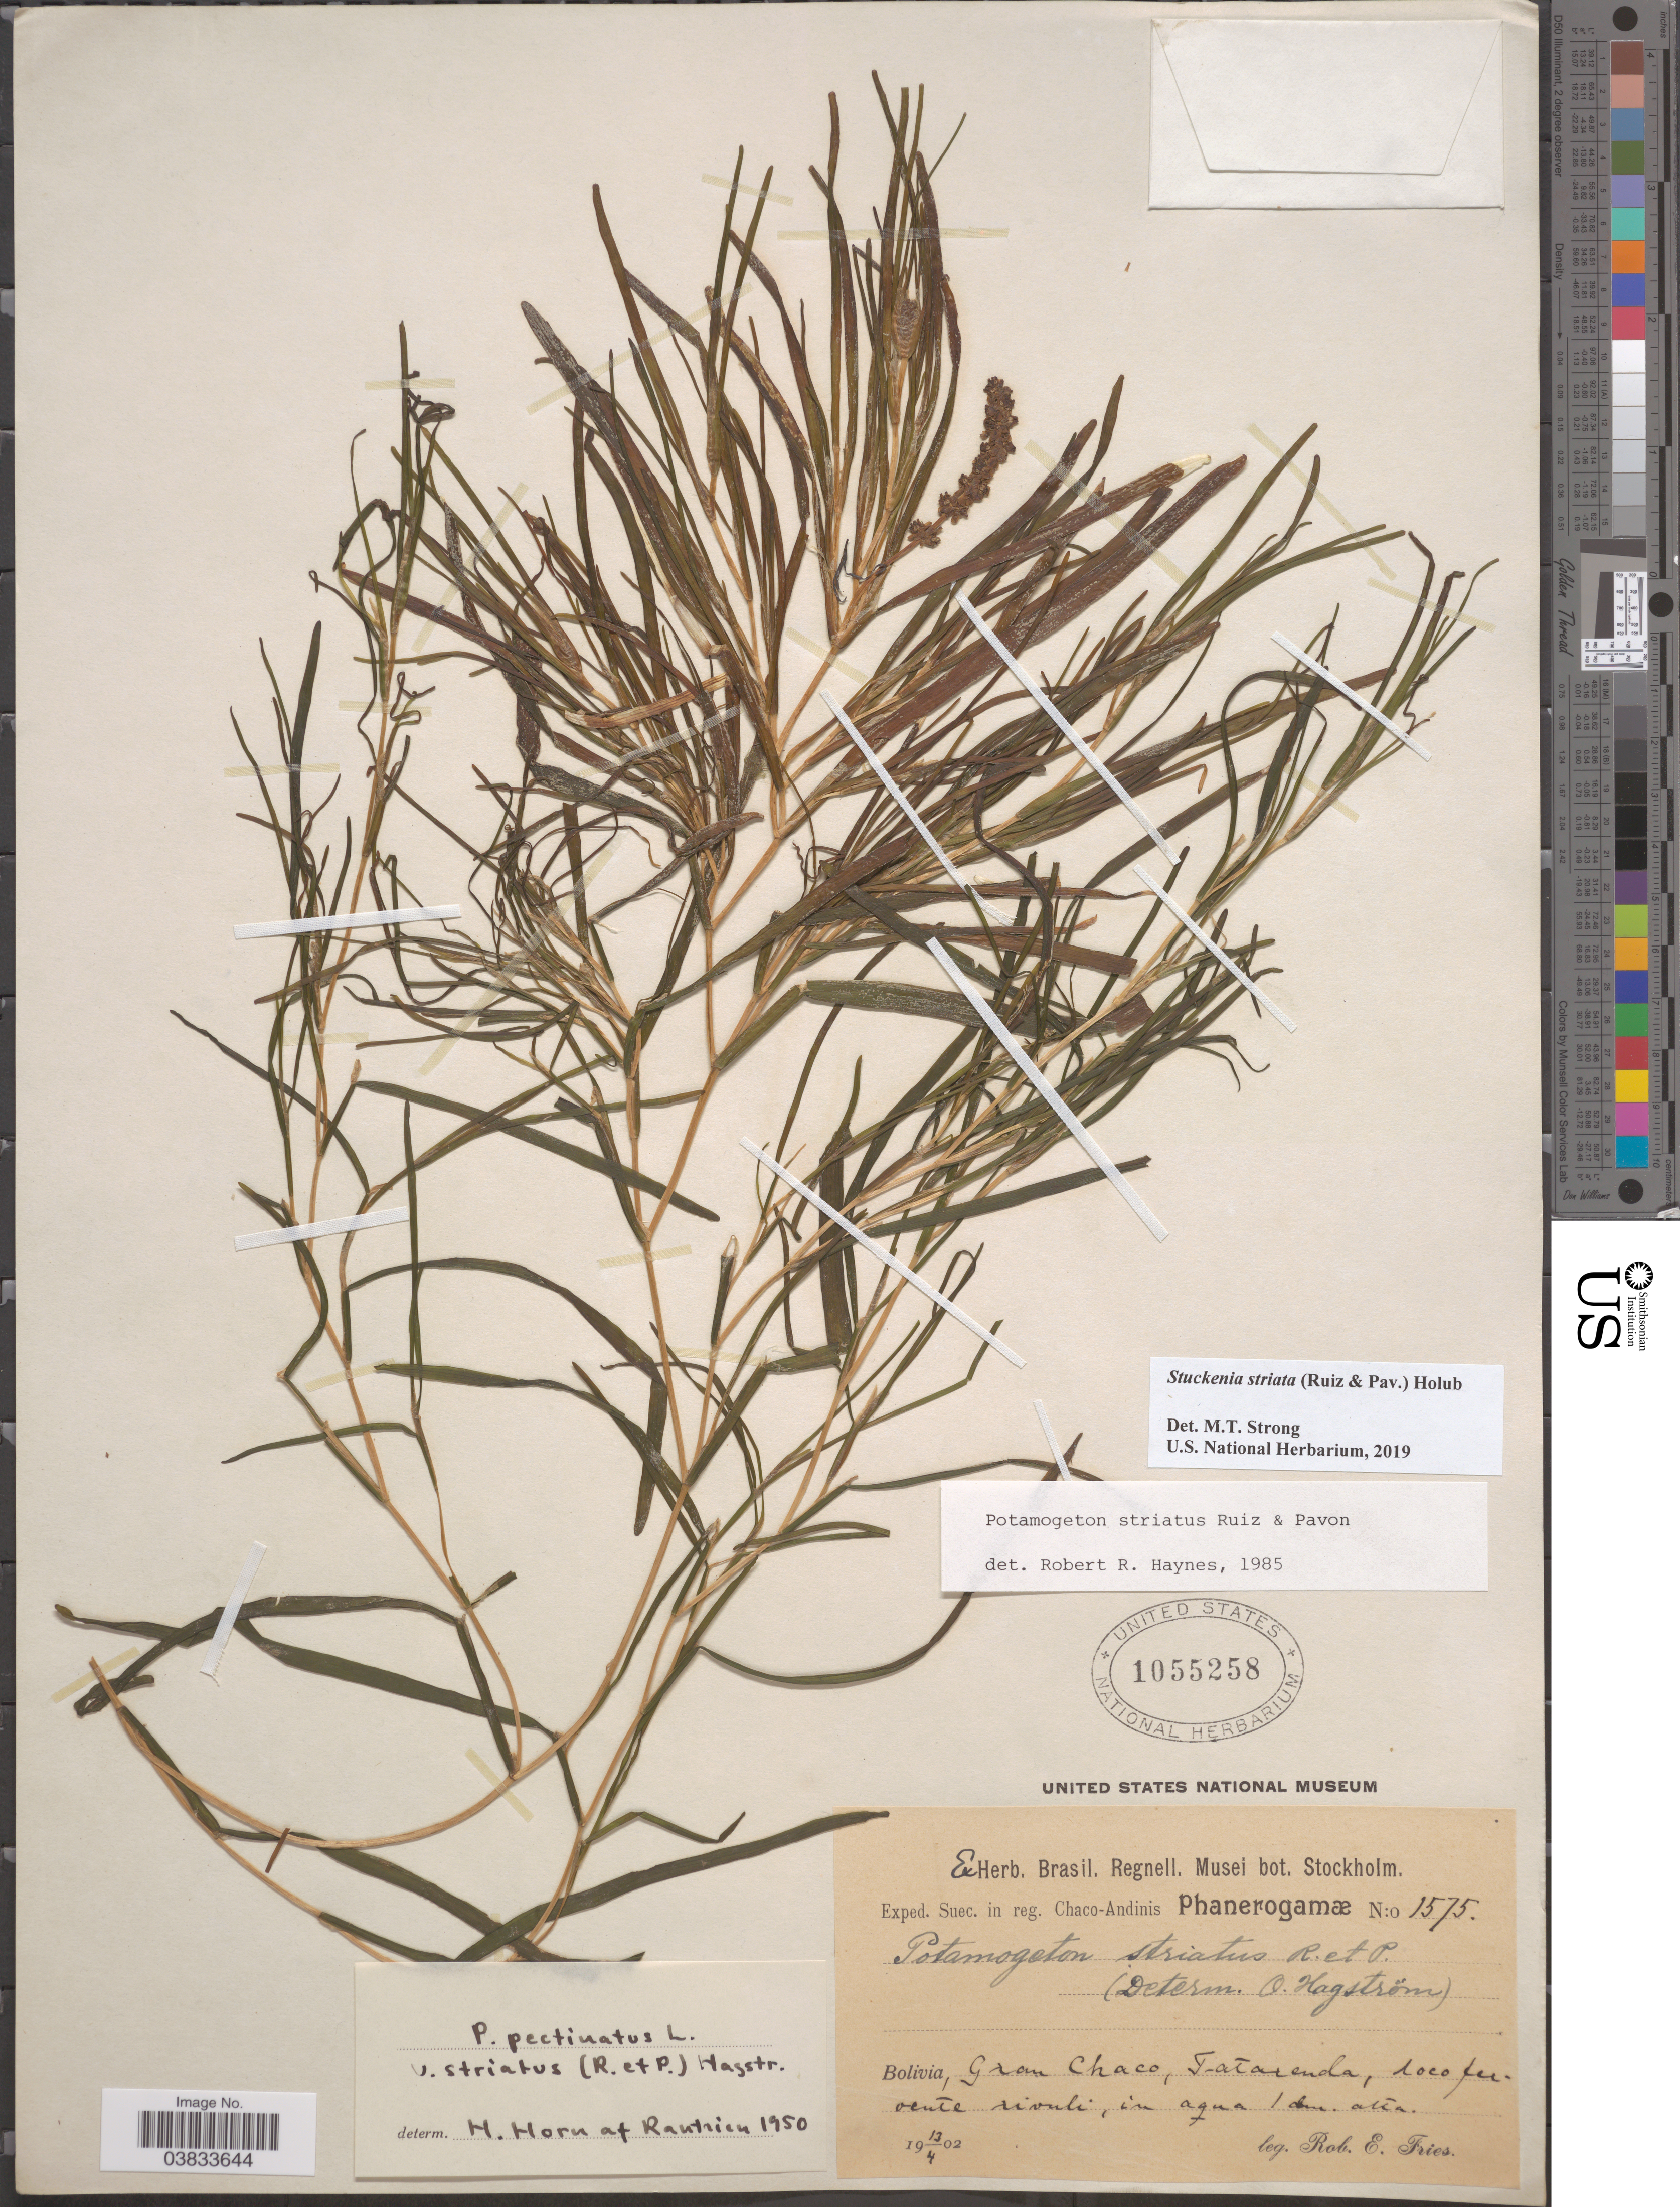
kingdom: Plantae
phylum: Tracheophyta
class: Liliopsida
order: Alismatales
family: Potamogetonaceae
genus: Stuckenia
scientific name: Stuckenia striata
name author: (Ruiz & Pav.) Holub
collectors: R. E. Fries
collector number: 1575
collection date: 1902-04-13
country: Bolivia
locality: In reg. Chaco-Andinis. Gran Chaco, Tatarenda.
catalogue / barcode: US 1055258